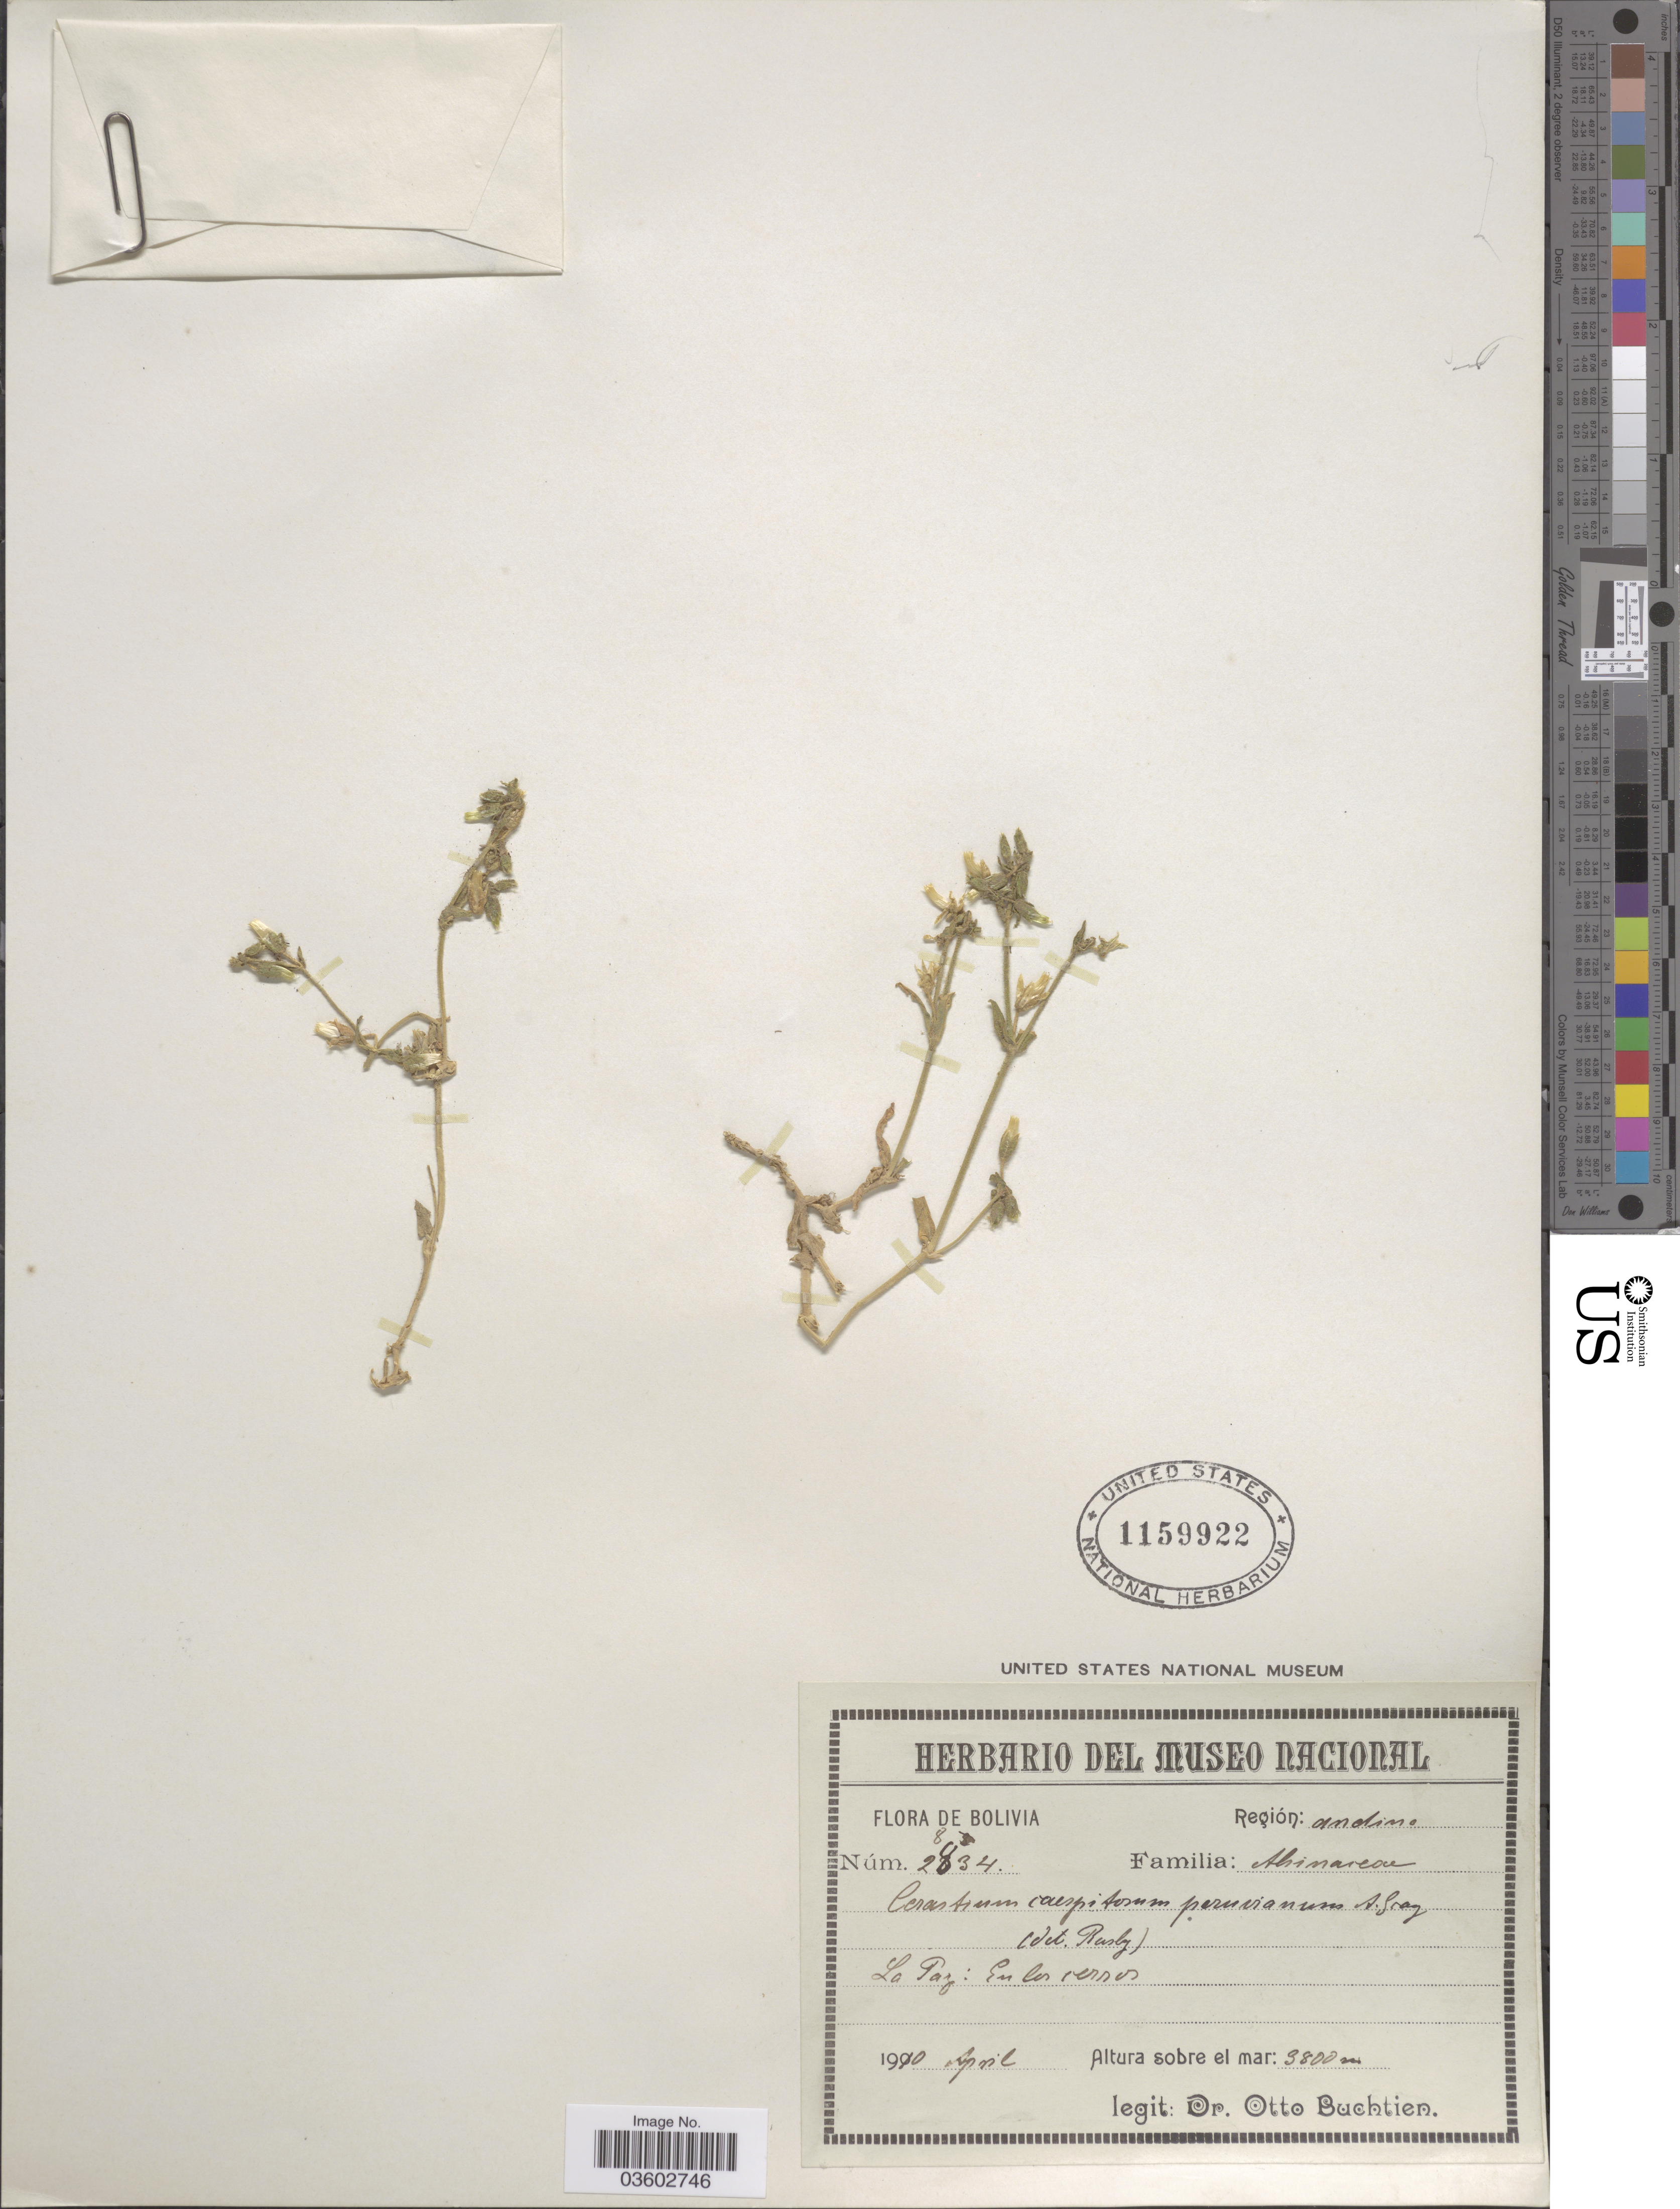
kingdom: Plantae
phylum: Tracheophyta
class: Magnoliopsida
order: Caryophyllales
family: Caryophyllaceae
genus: Cerastium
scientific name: Cerastium sp.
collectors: O. Buchtien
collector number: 2834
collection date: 1990-04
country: Bolivia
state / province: La Paz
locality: Región: andine. En los cerros.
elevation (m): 3800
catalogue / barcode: US 1159922